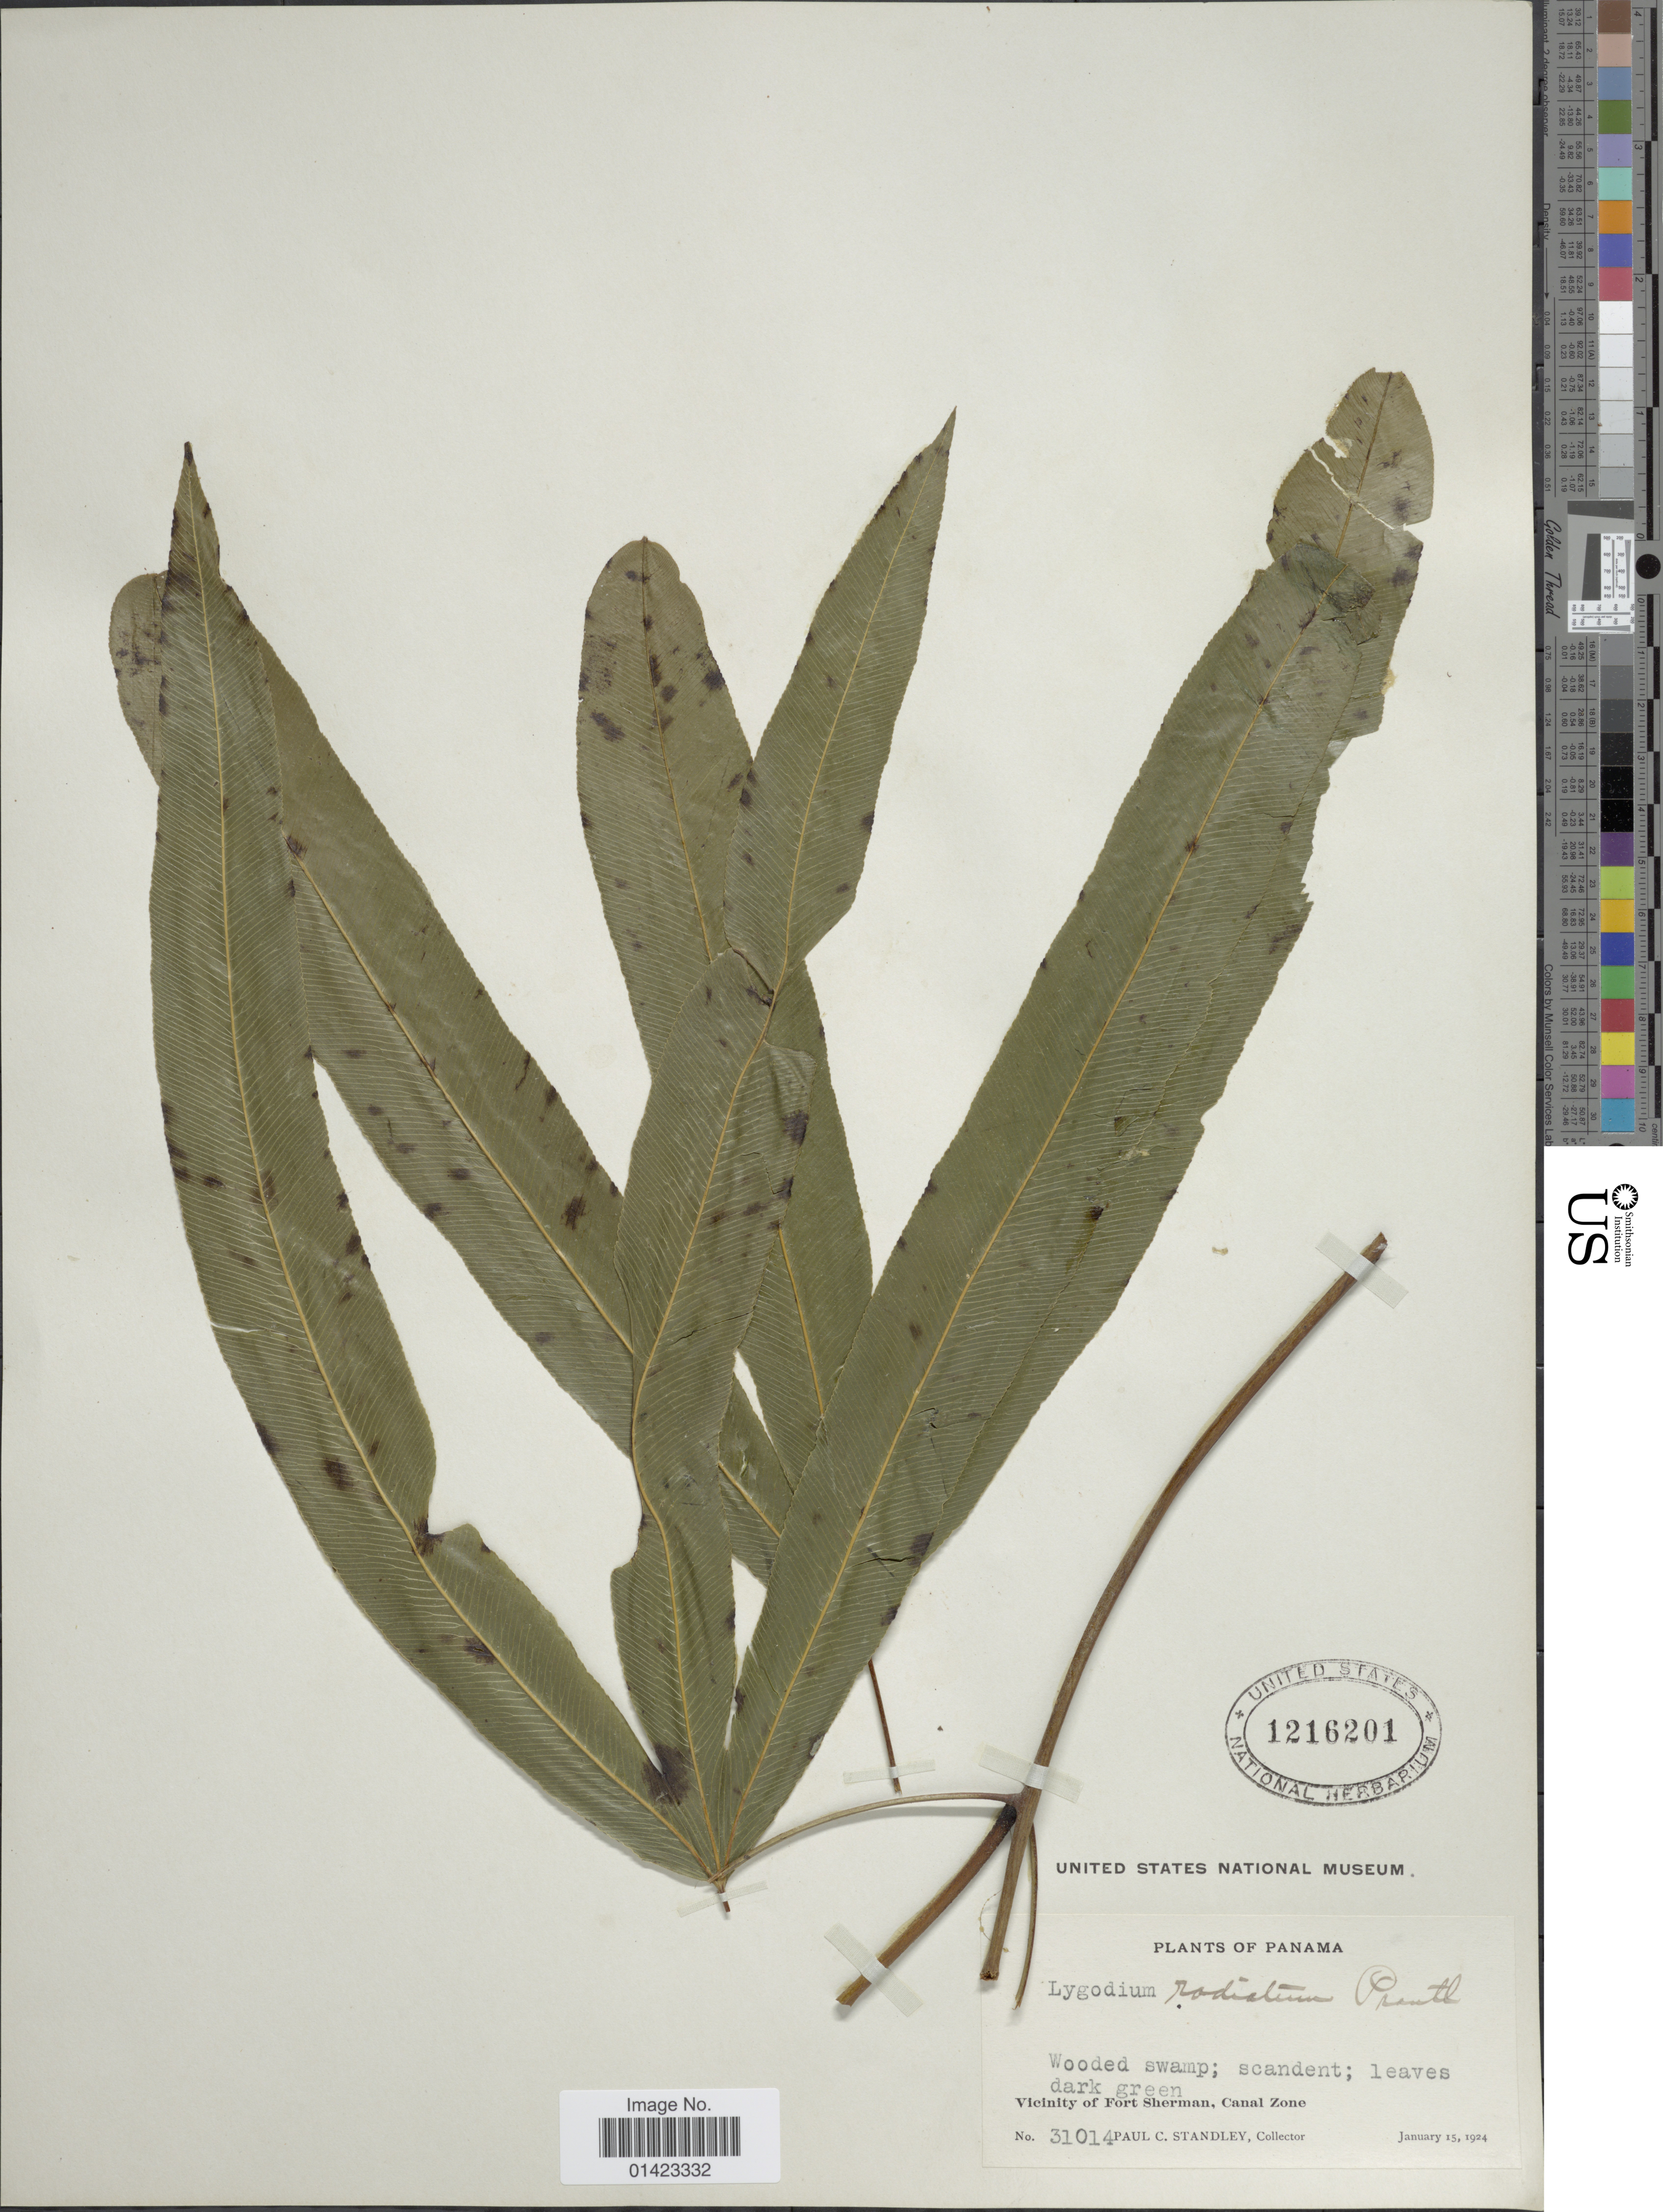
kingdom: Plantae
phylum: Tracheophyta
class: Polypodiopsida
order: Schizaeales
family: Lygodiaceae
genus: Lygodium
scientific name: Lygodium radiatum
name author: Prantl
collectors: P. C. Standley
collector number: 31014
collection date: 1924-01-15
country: Panama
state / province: Colón / Panamá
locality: Vicinity of Fort Sherman, Canal Zone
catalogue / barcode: US 1216201